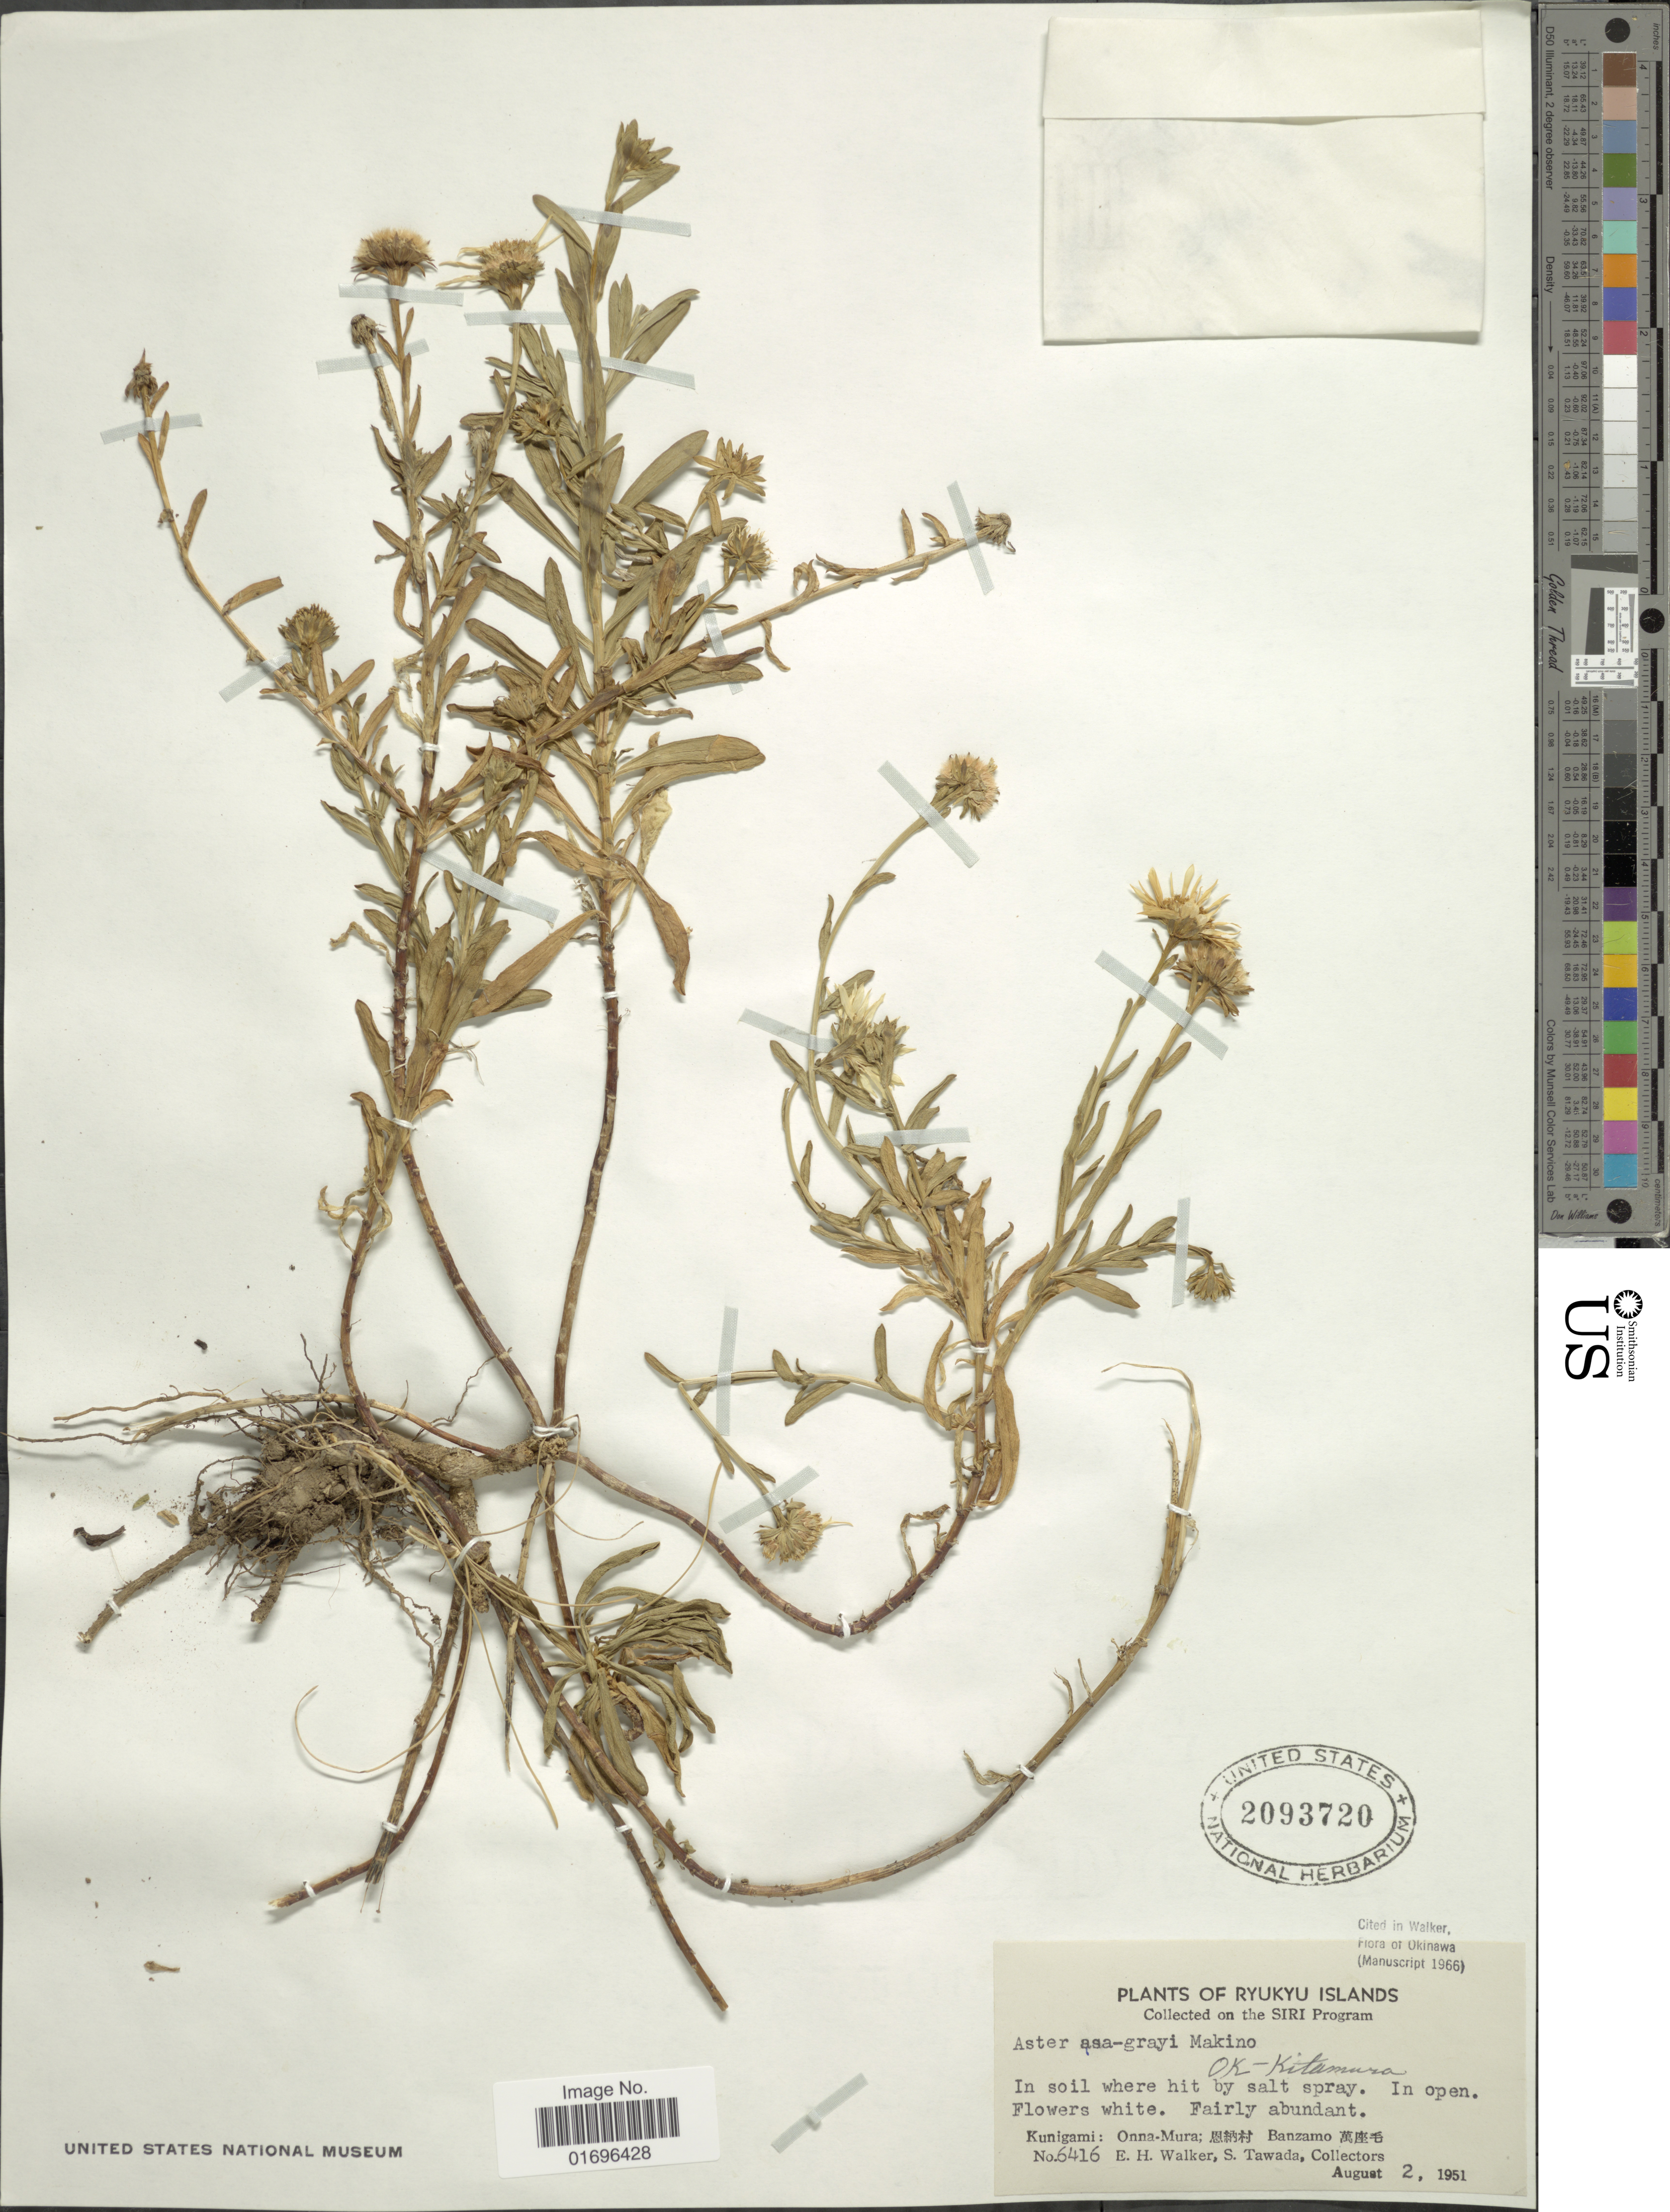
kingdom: Plantae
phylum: Tracheophyta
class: Magnoliopsida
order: Asterales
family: Asteraceae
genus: Aster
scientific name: Aster asagrayi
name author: Makino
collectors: E. H. Walker & S. Tawada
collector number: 6416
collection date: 1951-08-02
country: Japan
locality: Ryukyu Islands. SIRI Program. Kunigami: Onna-Mura; [Foreign script] Banzamo [Foreign script]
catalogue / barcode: US 2093720